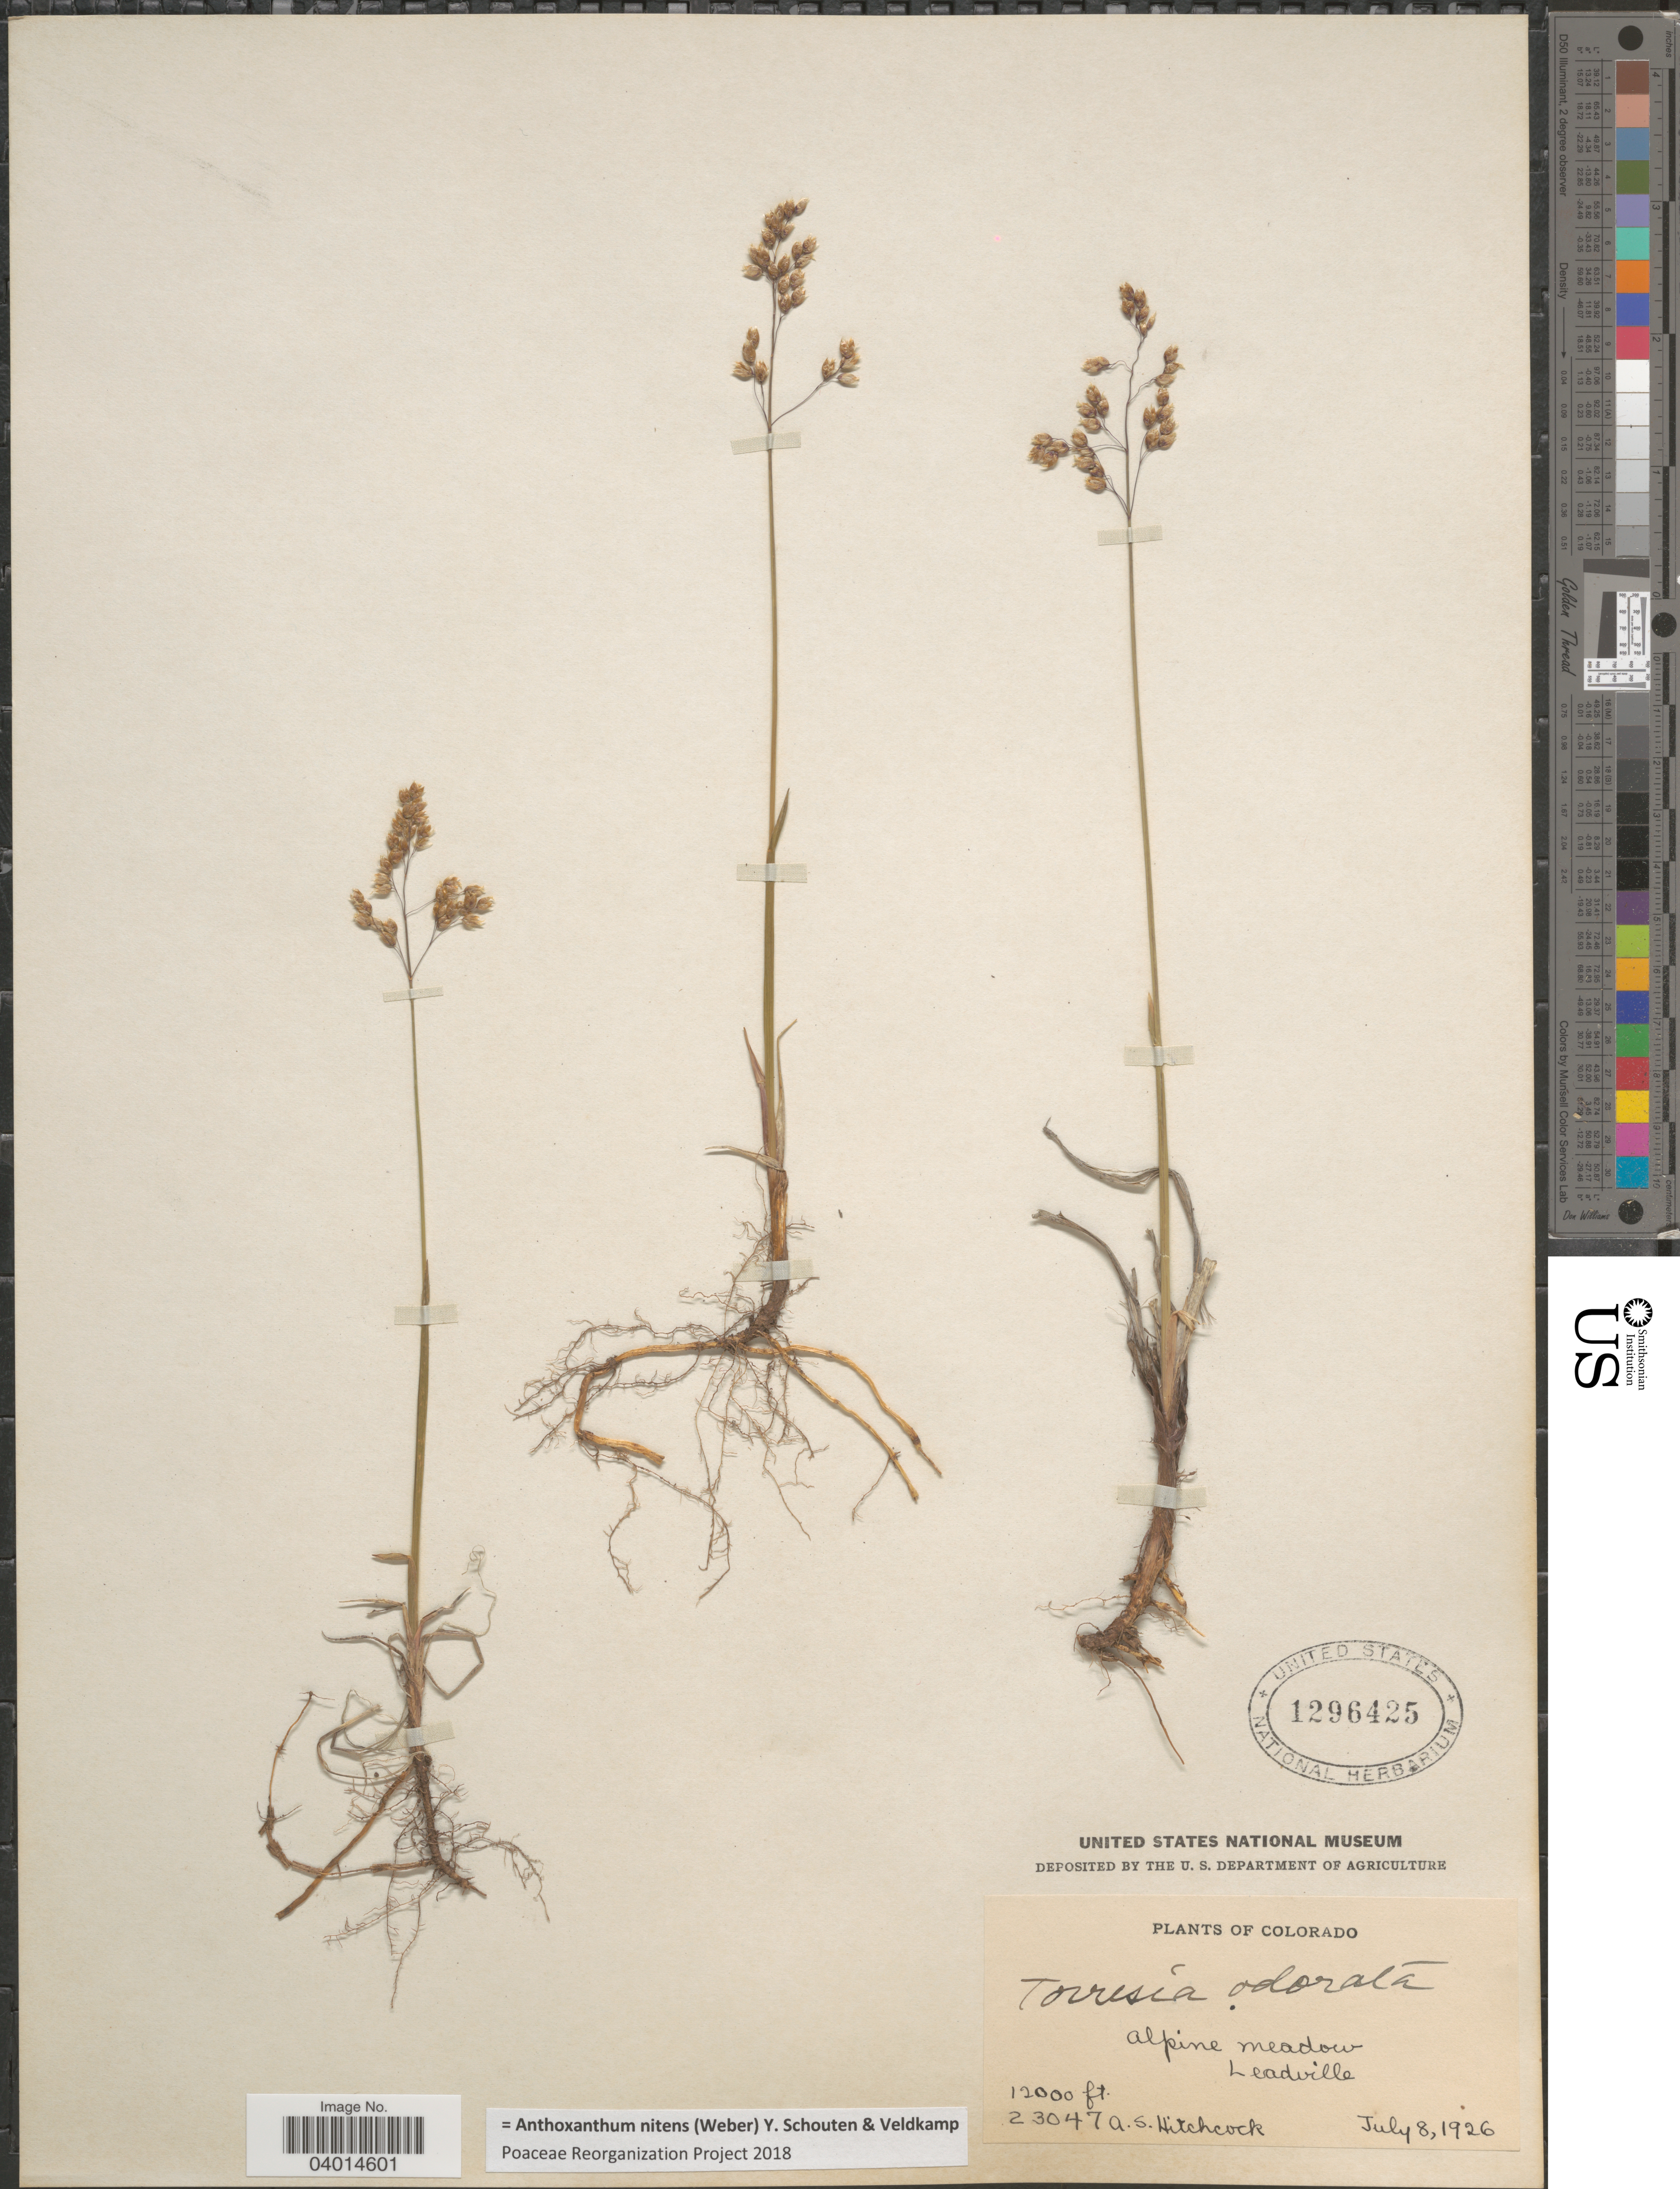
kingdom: Plantae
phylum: Tracheophyta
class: Liliopsida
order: Poales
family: Poaceae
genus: Anthoxanthum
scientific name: Anthoxanthum nitens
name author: (G.H. Weber) R.T.A. Schouten & Veldkamp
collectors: A. S. Hitchcock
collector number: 23047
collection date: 1926-07-08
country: United States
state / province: Colorado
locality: Leadville.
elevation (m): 3658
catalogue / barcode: US 1296425